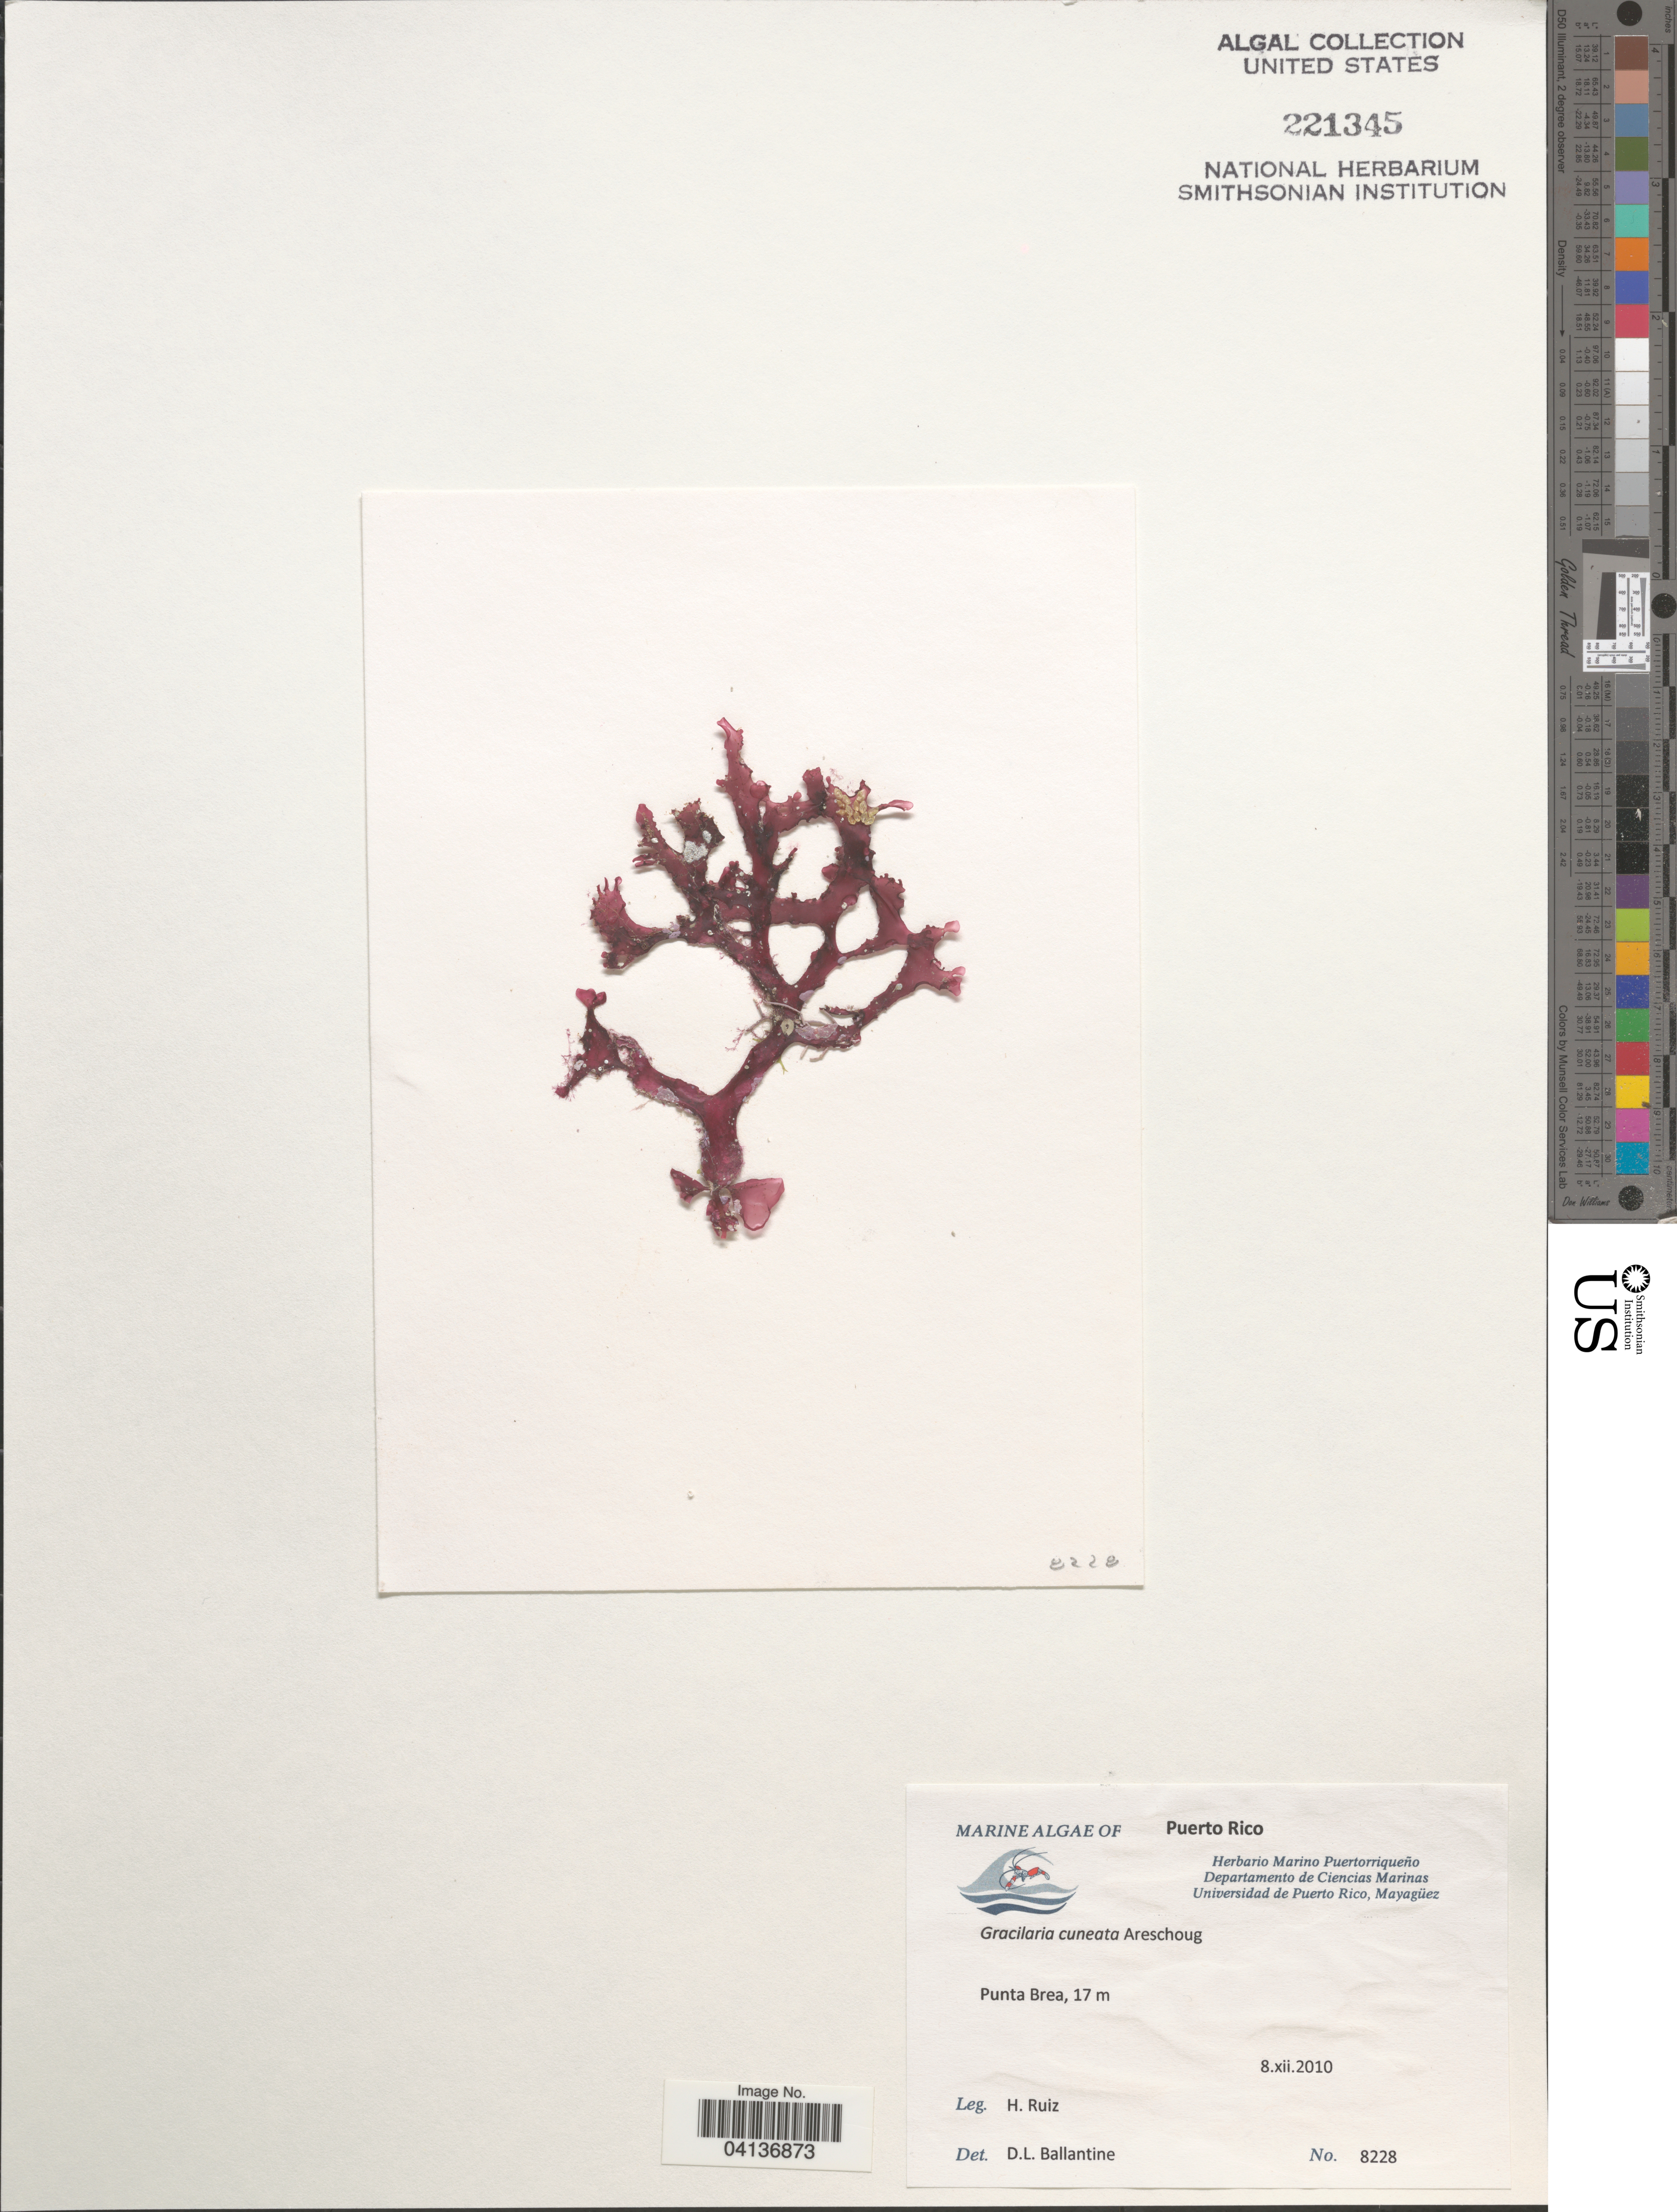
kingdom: Plantae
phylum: Rhodophyta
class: Florideophyceae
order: Gracilariales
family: Gracilariaceae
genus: Gracilaria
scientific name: Gracilaria cuneata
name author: Aresch.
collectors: H. Ruiz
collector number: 8228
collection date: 2010-12-08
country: Puerto Rico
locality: Punta Brea.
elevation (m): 17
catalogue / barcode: US 221345